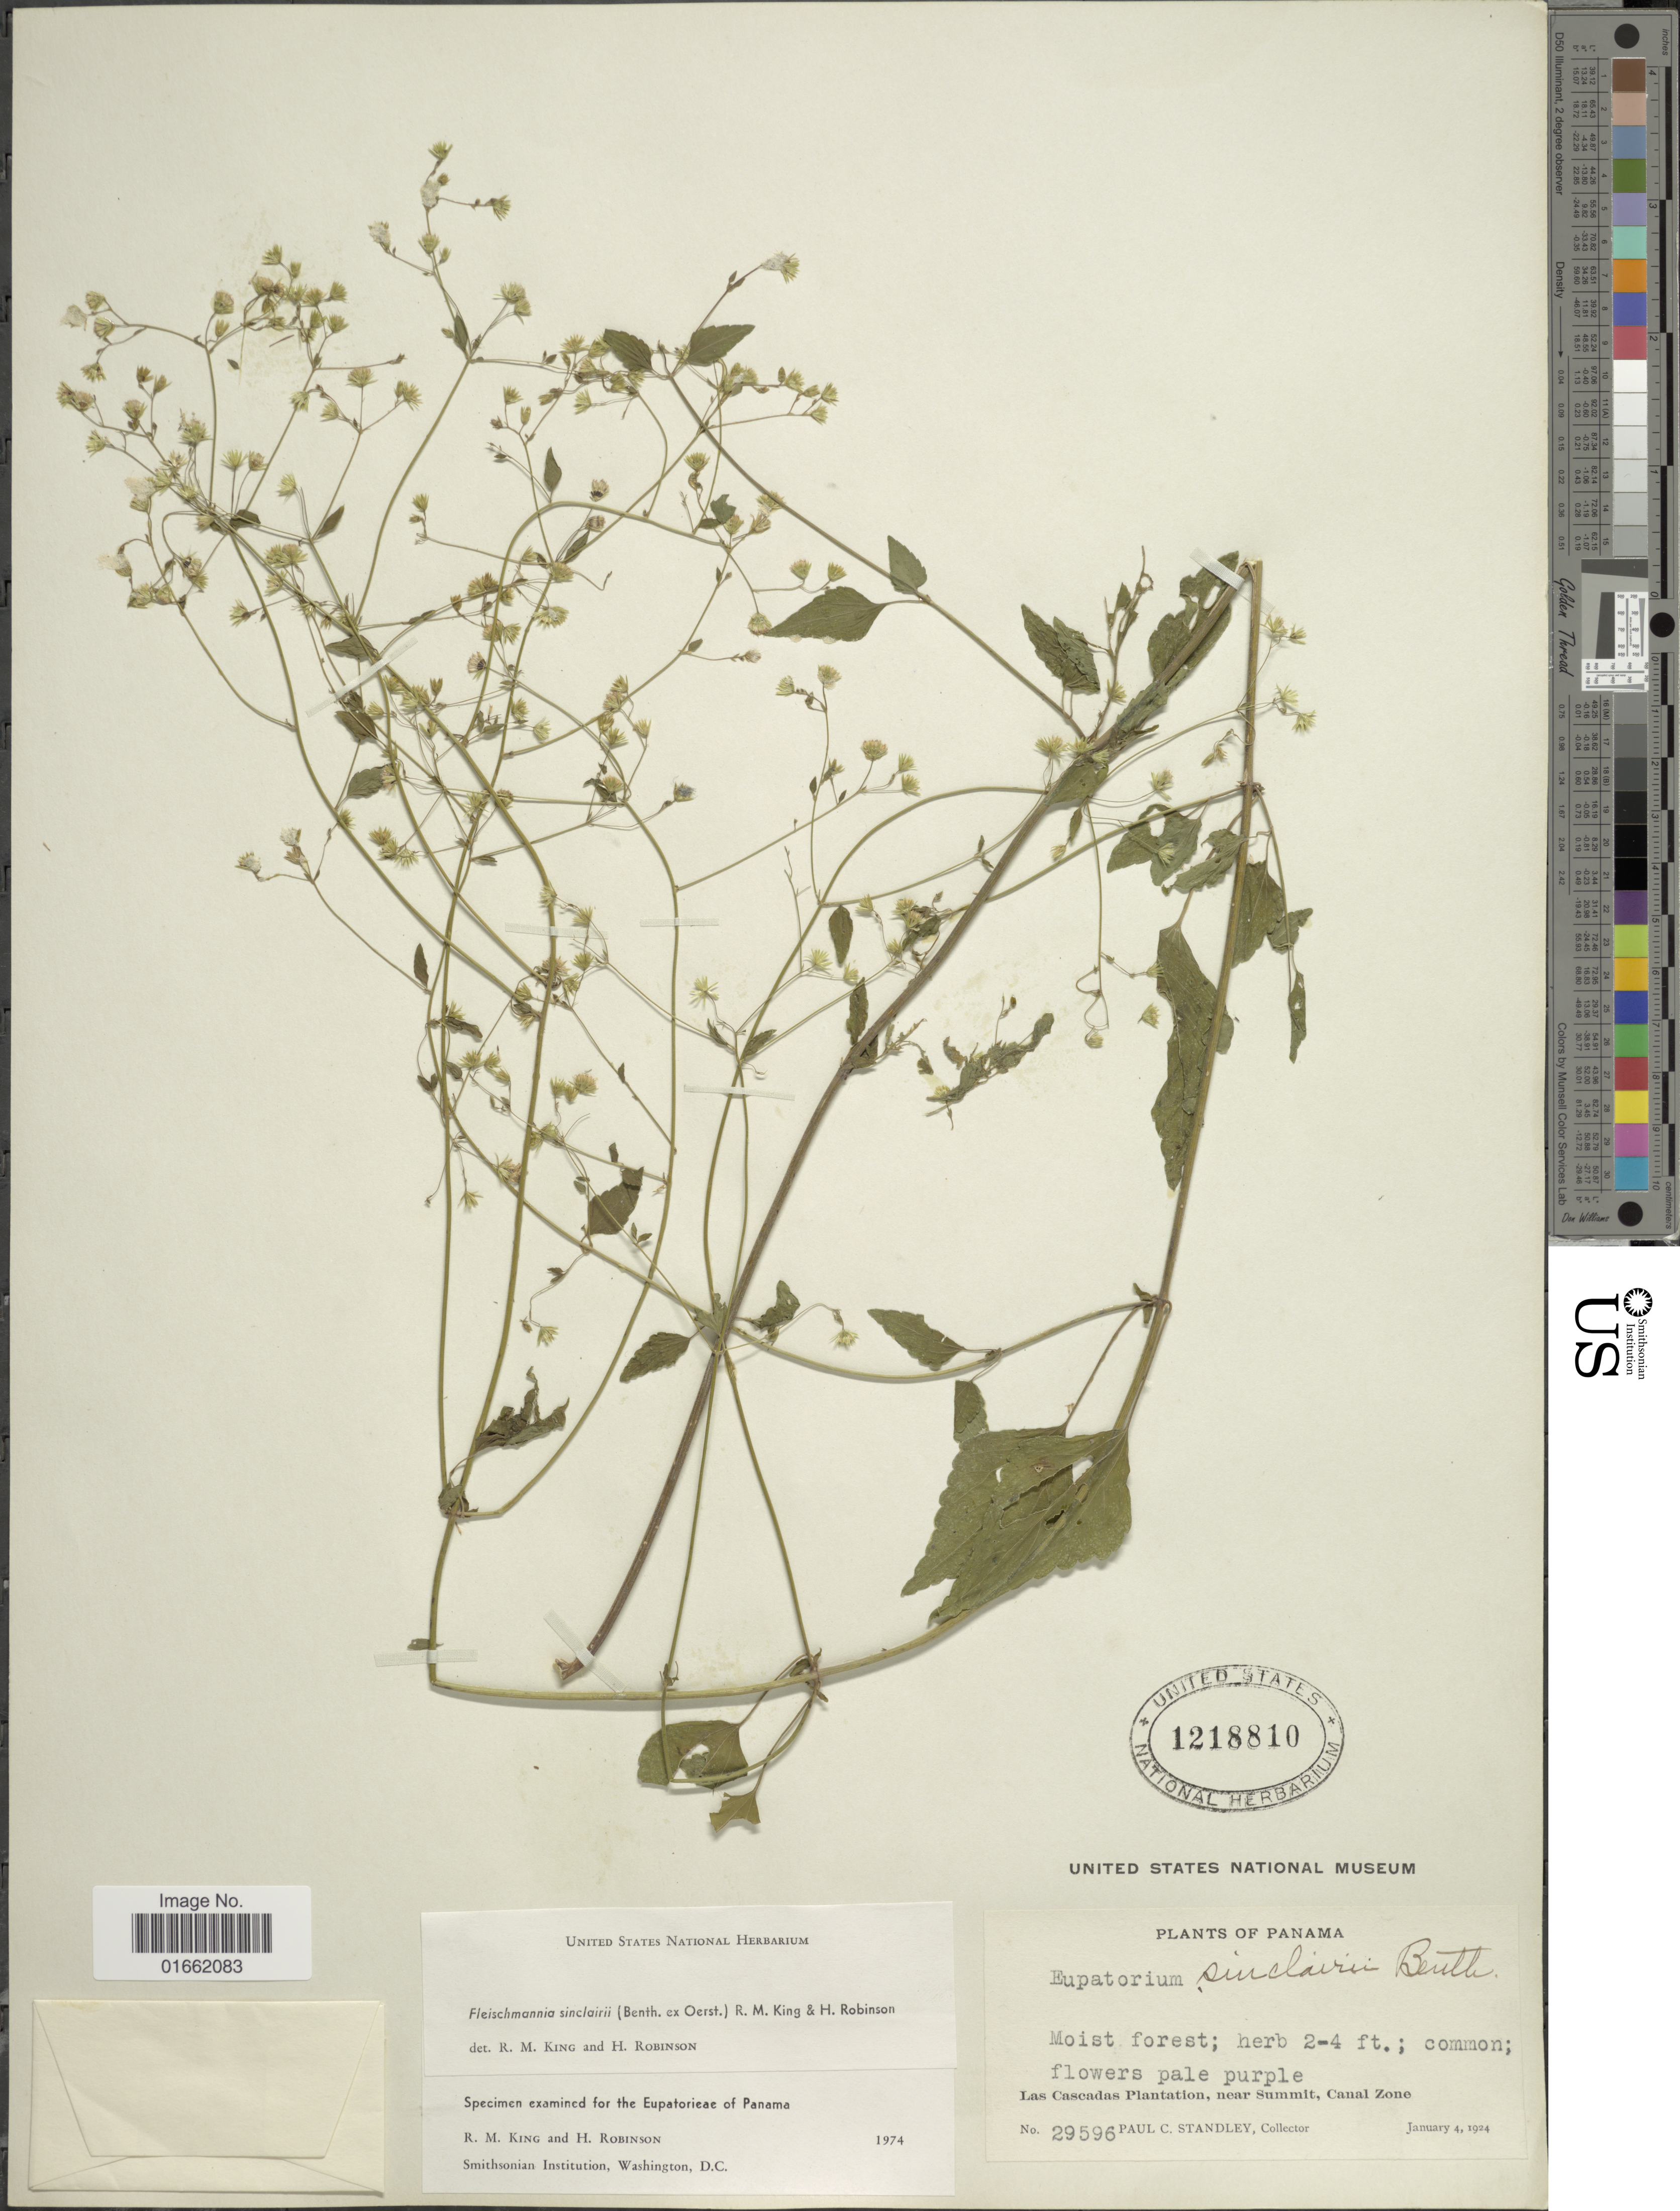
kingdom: Plantae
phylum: Tracheophyta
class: Magnoliopsida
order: Asterales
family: Asteraceae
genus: Fleischmannia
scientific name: Fleischmannia sinclairii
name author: (Benth. ex Oerst.) R.M. King & H. Rob.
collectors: P. C. Standley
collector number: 29596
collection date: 1924-01-04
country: Panama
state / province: Colón / Panamá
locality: Las Cascadas Plantation, near summit, Canal Zone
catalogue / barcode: US 1218810